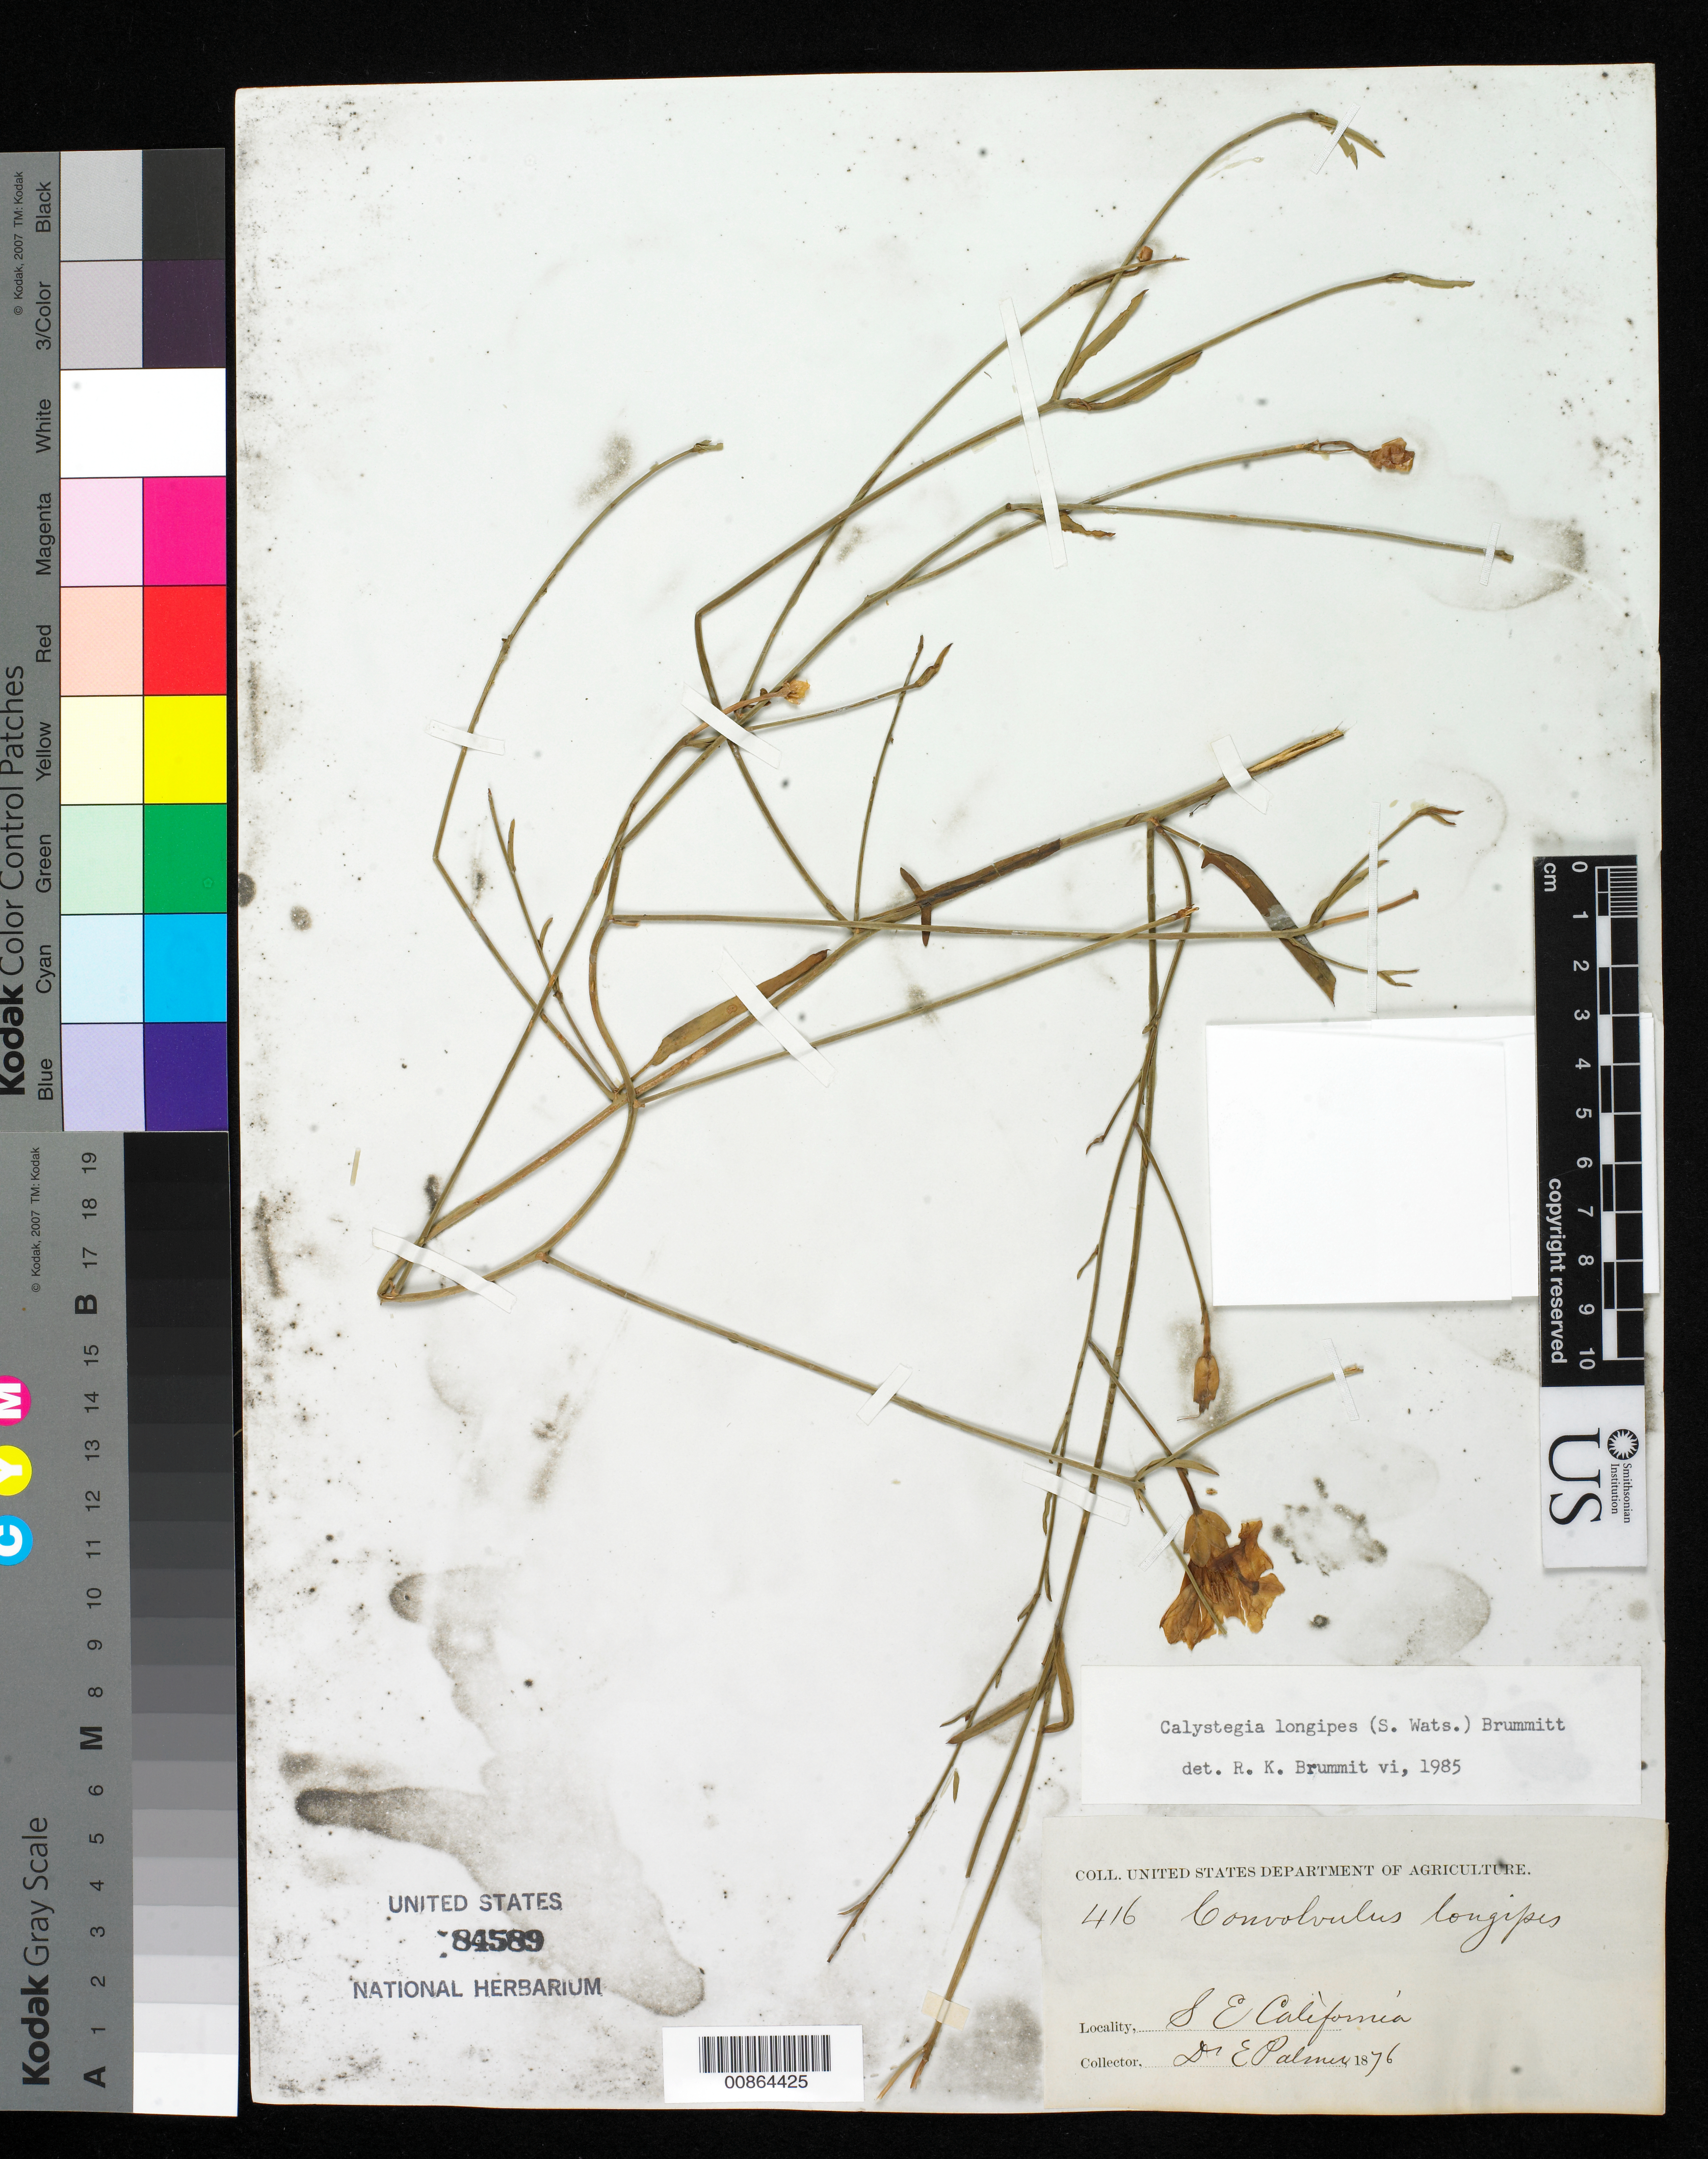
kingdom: Plantae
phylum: Tracheophyta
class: Magnoliopsida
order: Solanales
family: Convolvulaceae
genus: Calystegia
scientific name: Calystegia longipes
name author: (S. Watson) Brummitt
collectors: E. Palmer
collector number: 416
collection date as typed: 1876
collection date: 1876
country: United States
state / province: California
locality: SE California.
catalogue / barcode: US 84589